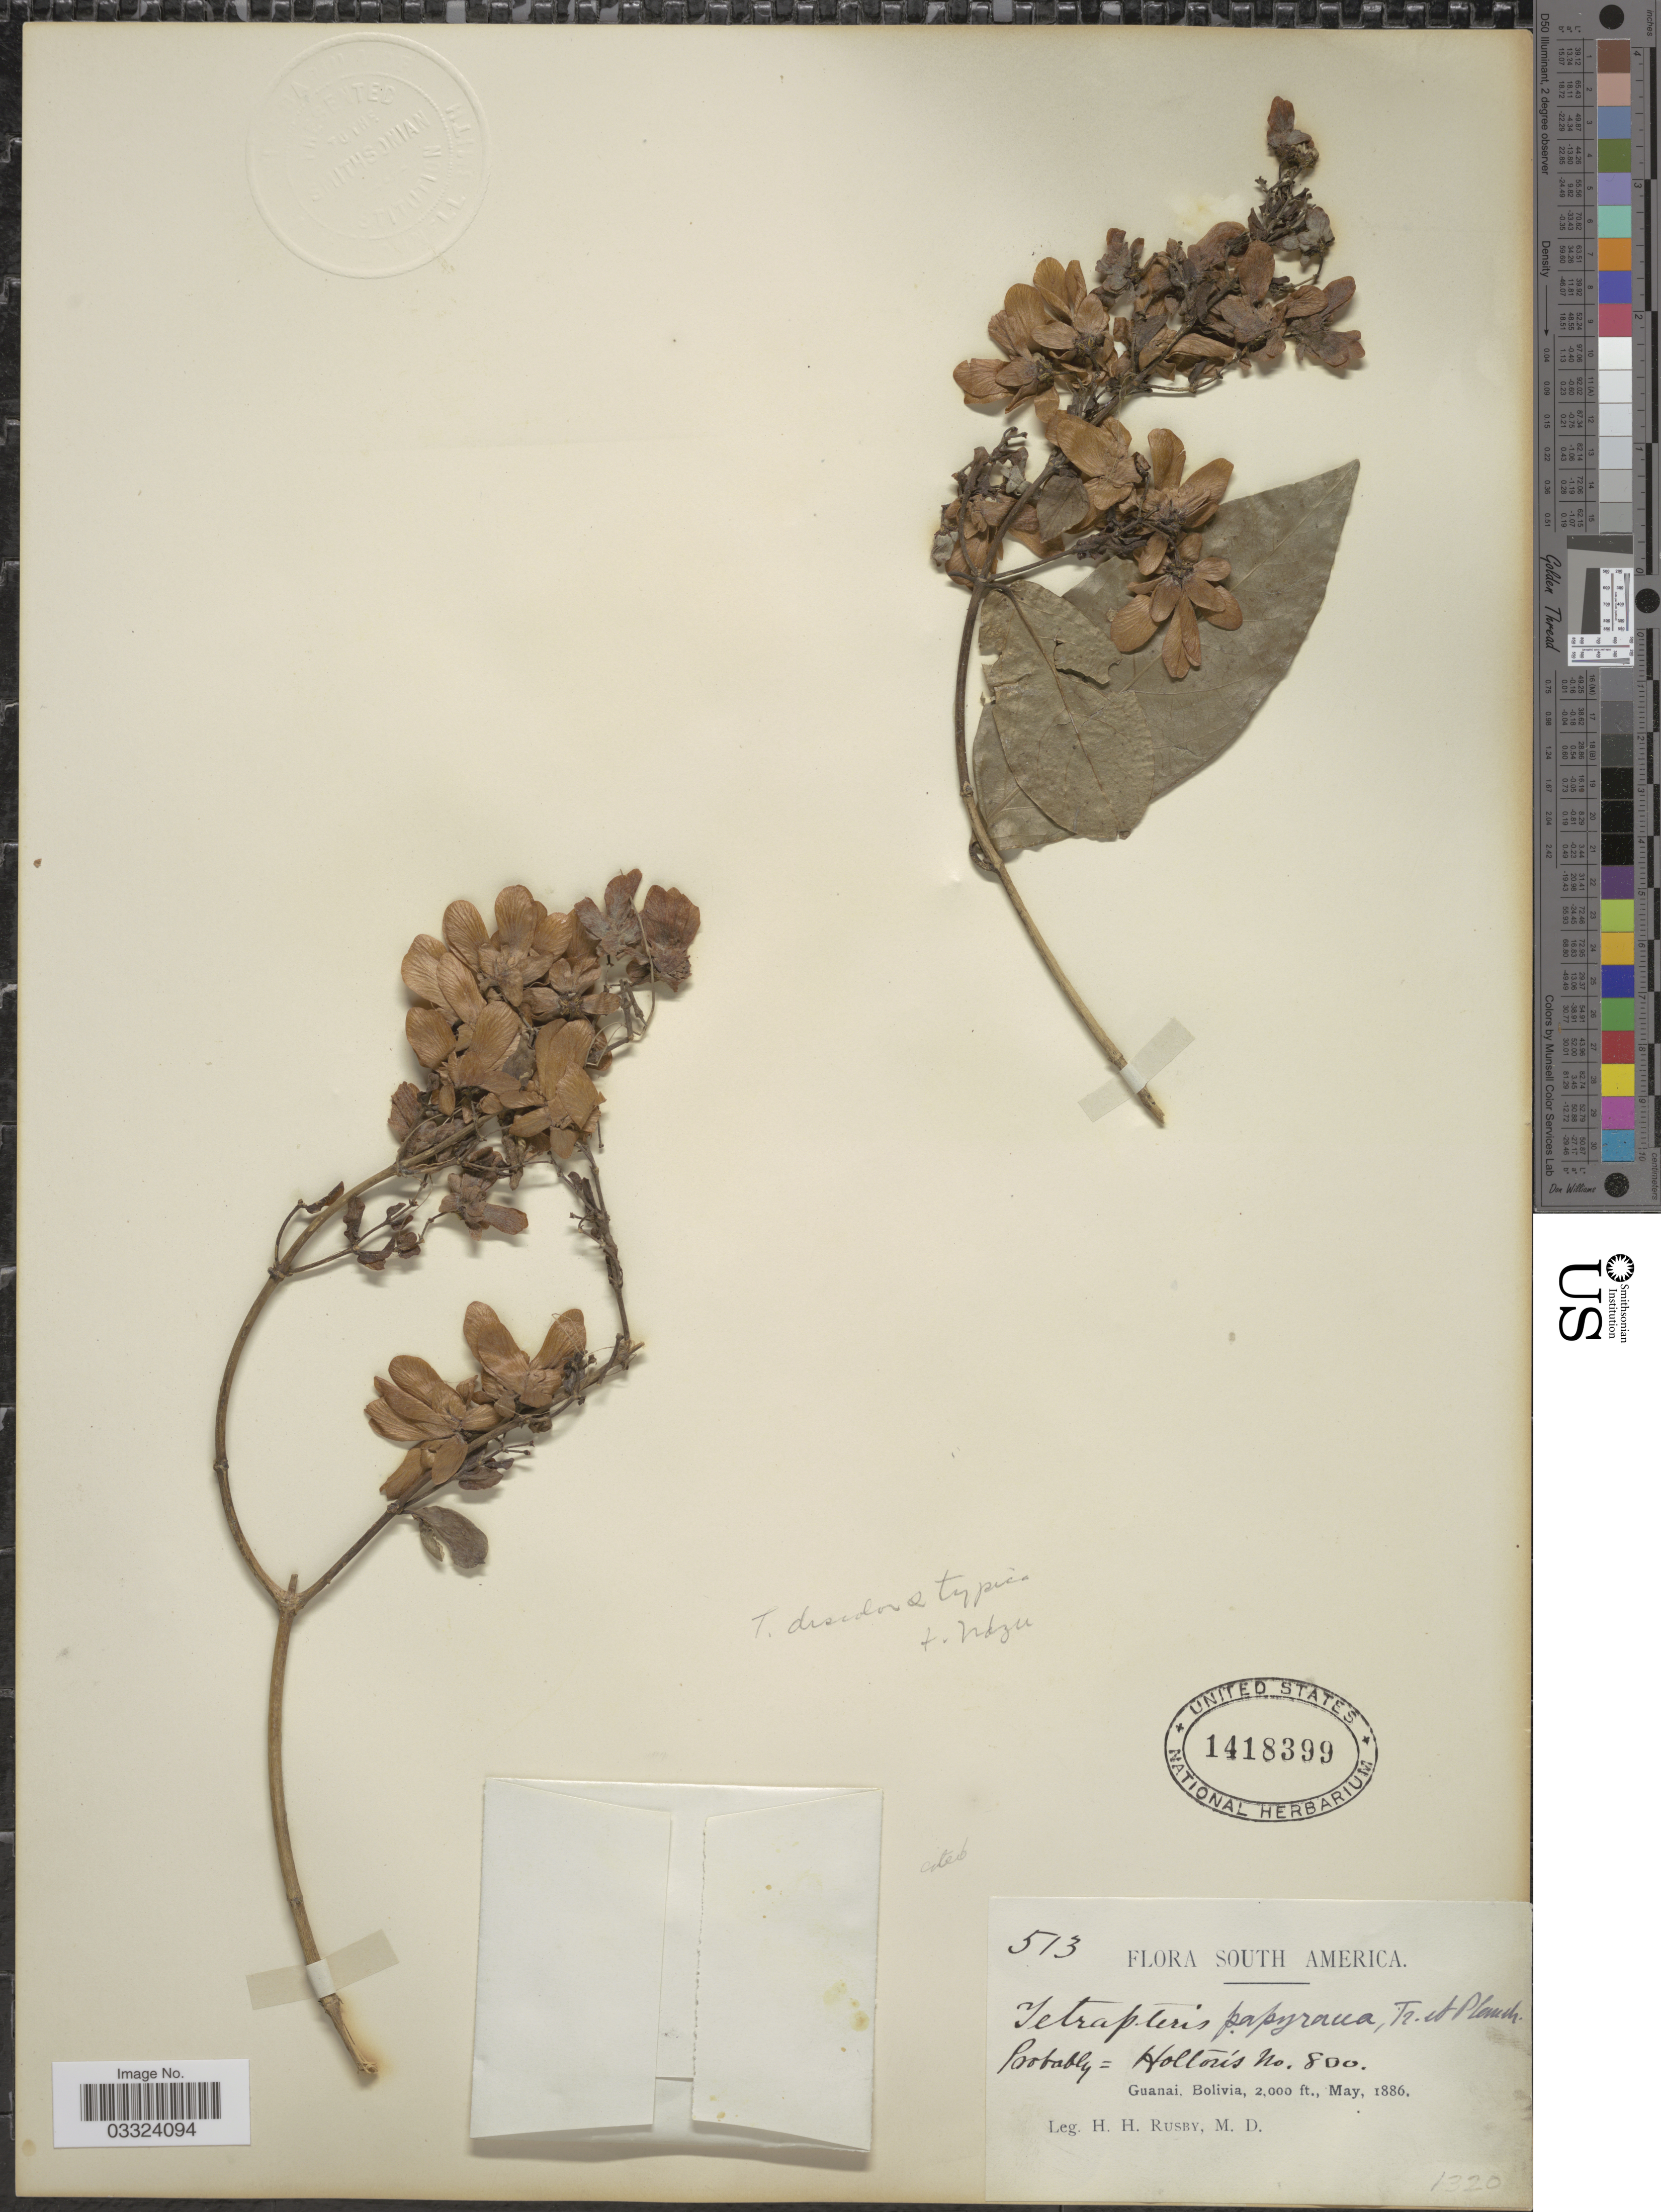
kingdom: Plantae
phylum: Tracheophyta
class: Magnoliopsida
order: Malpighiales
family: Malpighiaceae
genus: Tetrapterys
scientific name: Tetrapterys discolor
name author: (G. Mey.) DC.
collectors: H. H. Rusby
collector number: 513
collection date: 1886-05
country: Bolivia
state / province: La Páz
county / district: Larecaja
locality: Guanay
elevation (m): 610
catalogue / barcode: US 1418399